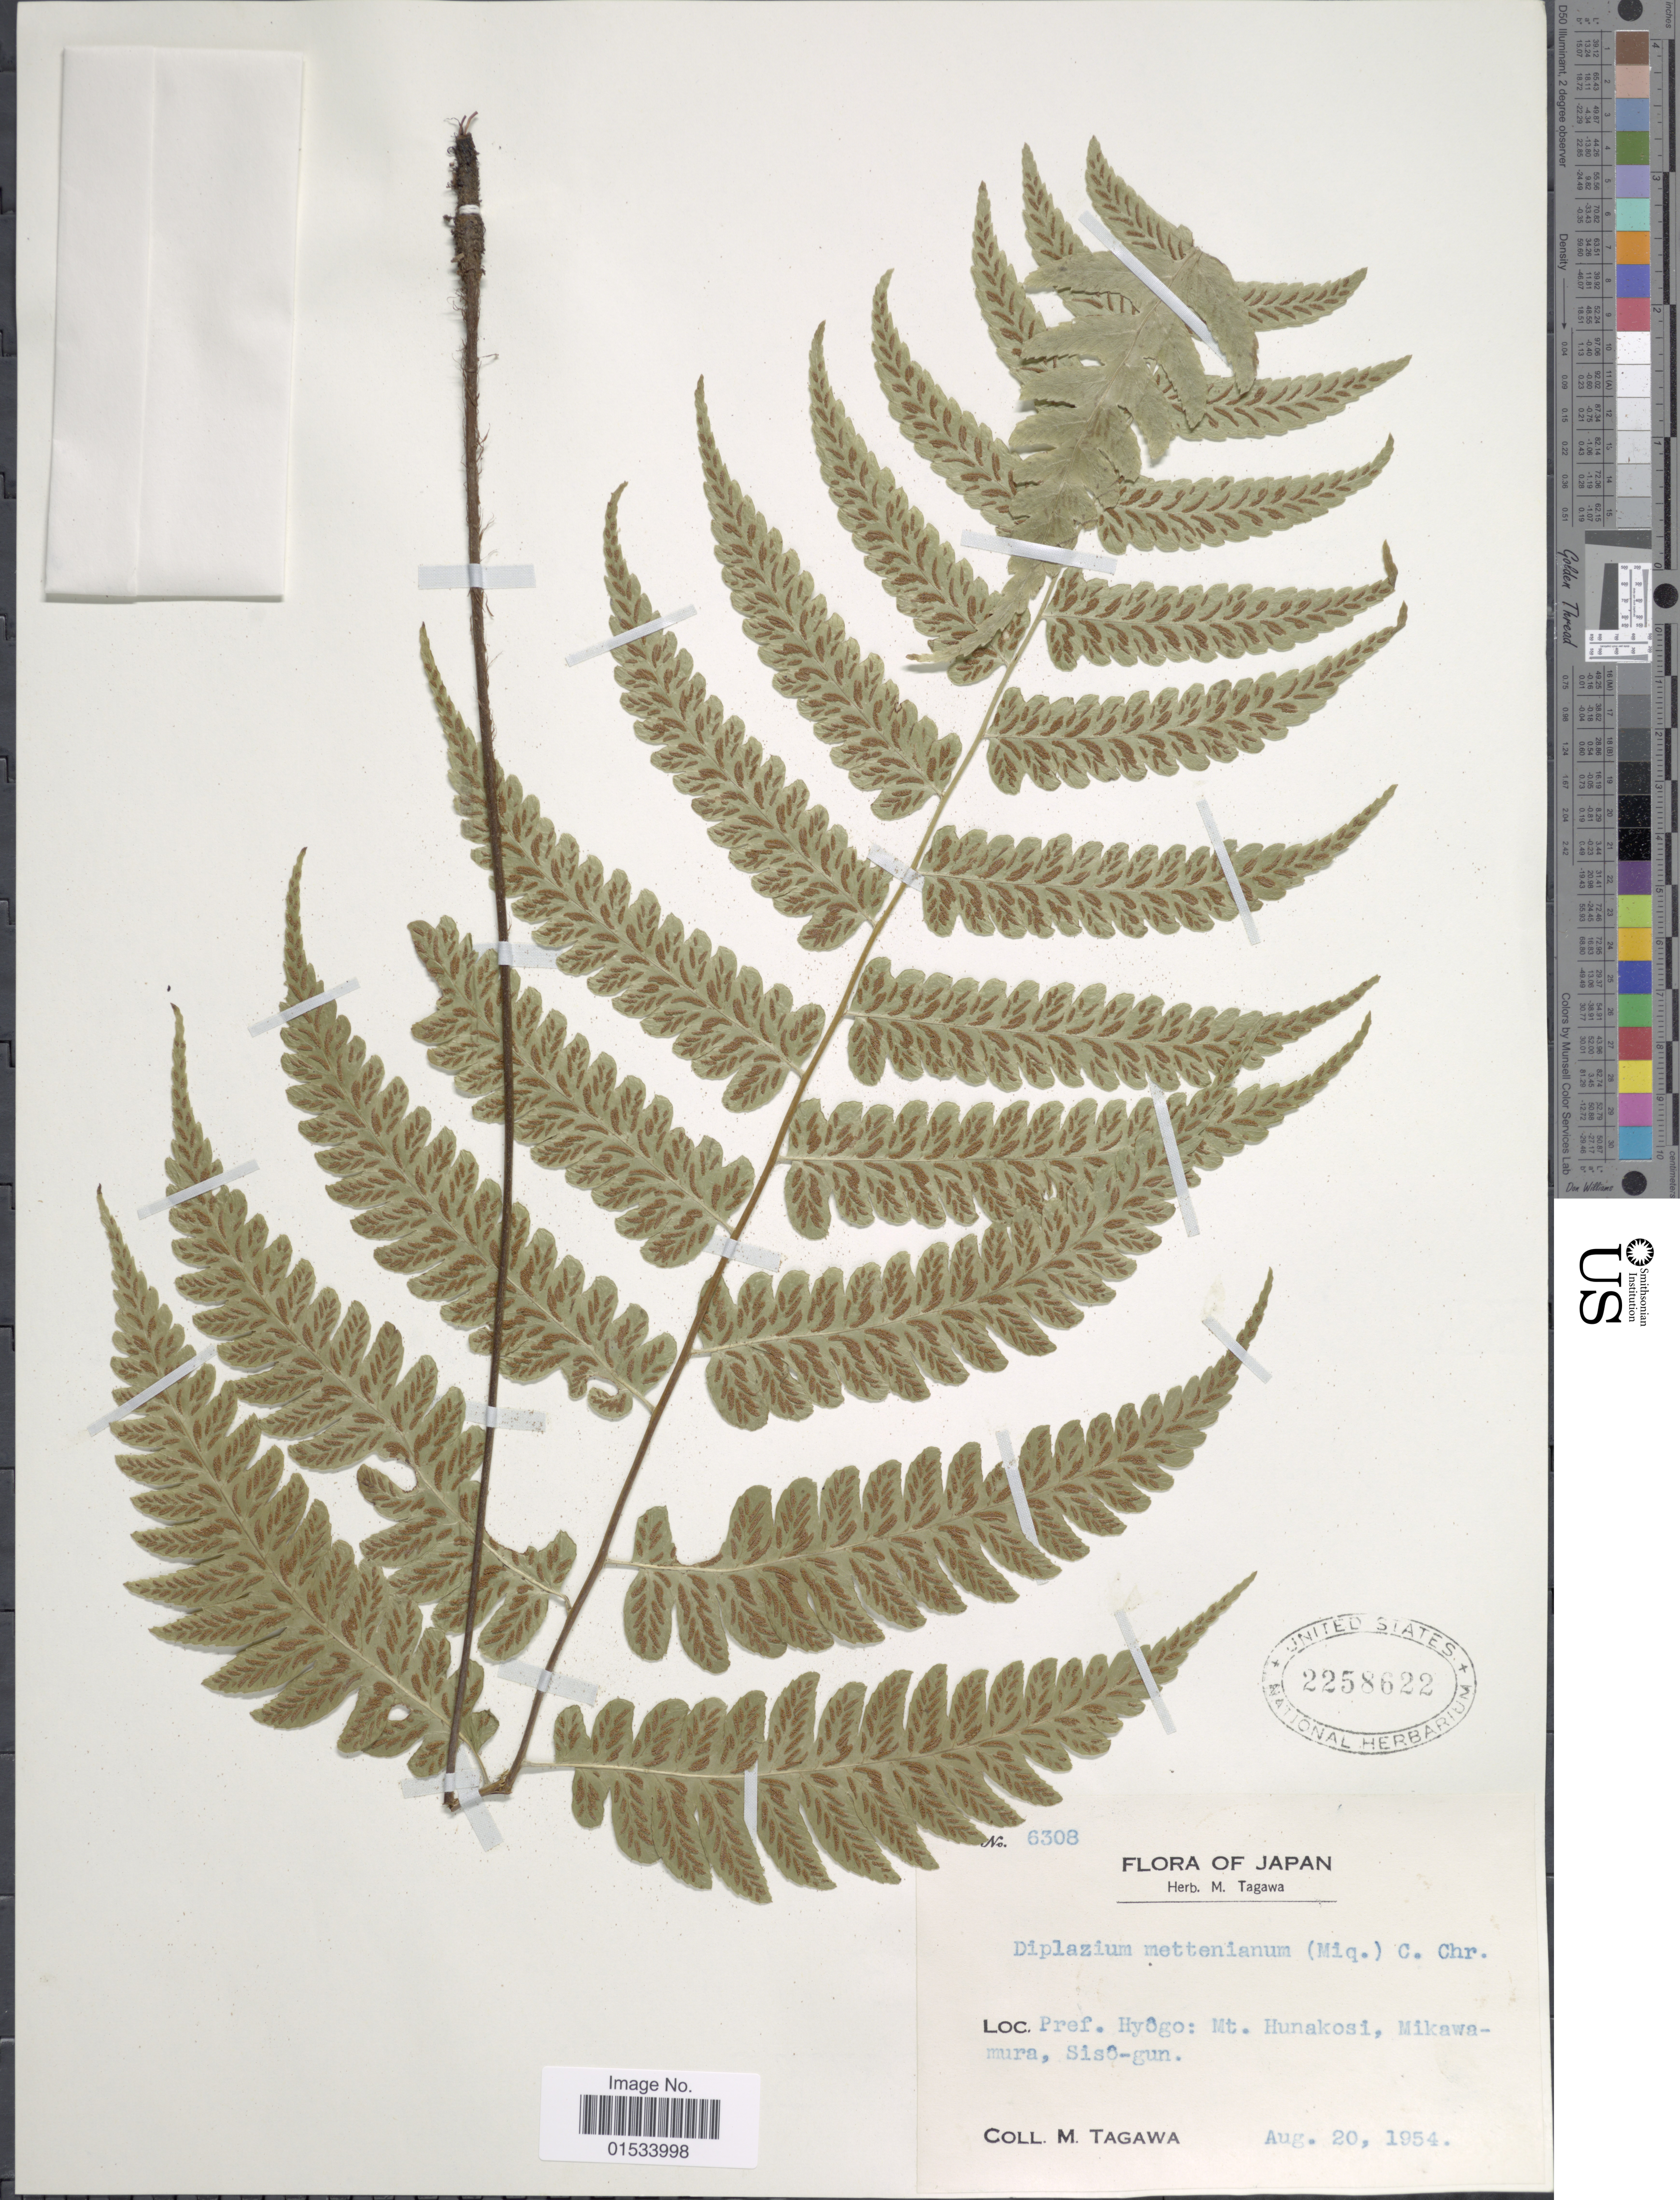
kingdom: Plantae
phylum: Tracheophyta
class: Polypodiopsida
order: Polypodiales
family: Athyriaceae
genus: Diplazium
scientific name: Diplazium mettenianum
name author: (Miq.) C. Chr.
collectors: M. Tagawa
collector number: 6308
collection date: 1954-08-20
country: Japan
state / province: Hyogo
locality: Mt. Hunakosi, Mikawamura, Siso-gun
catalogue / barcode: US 2258622